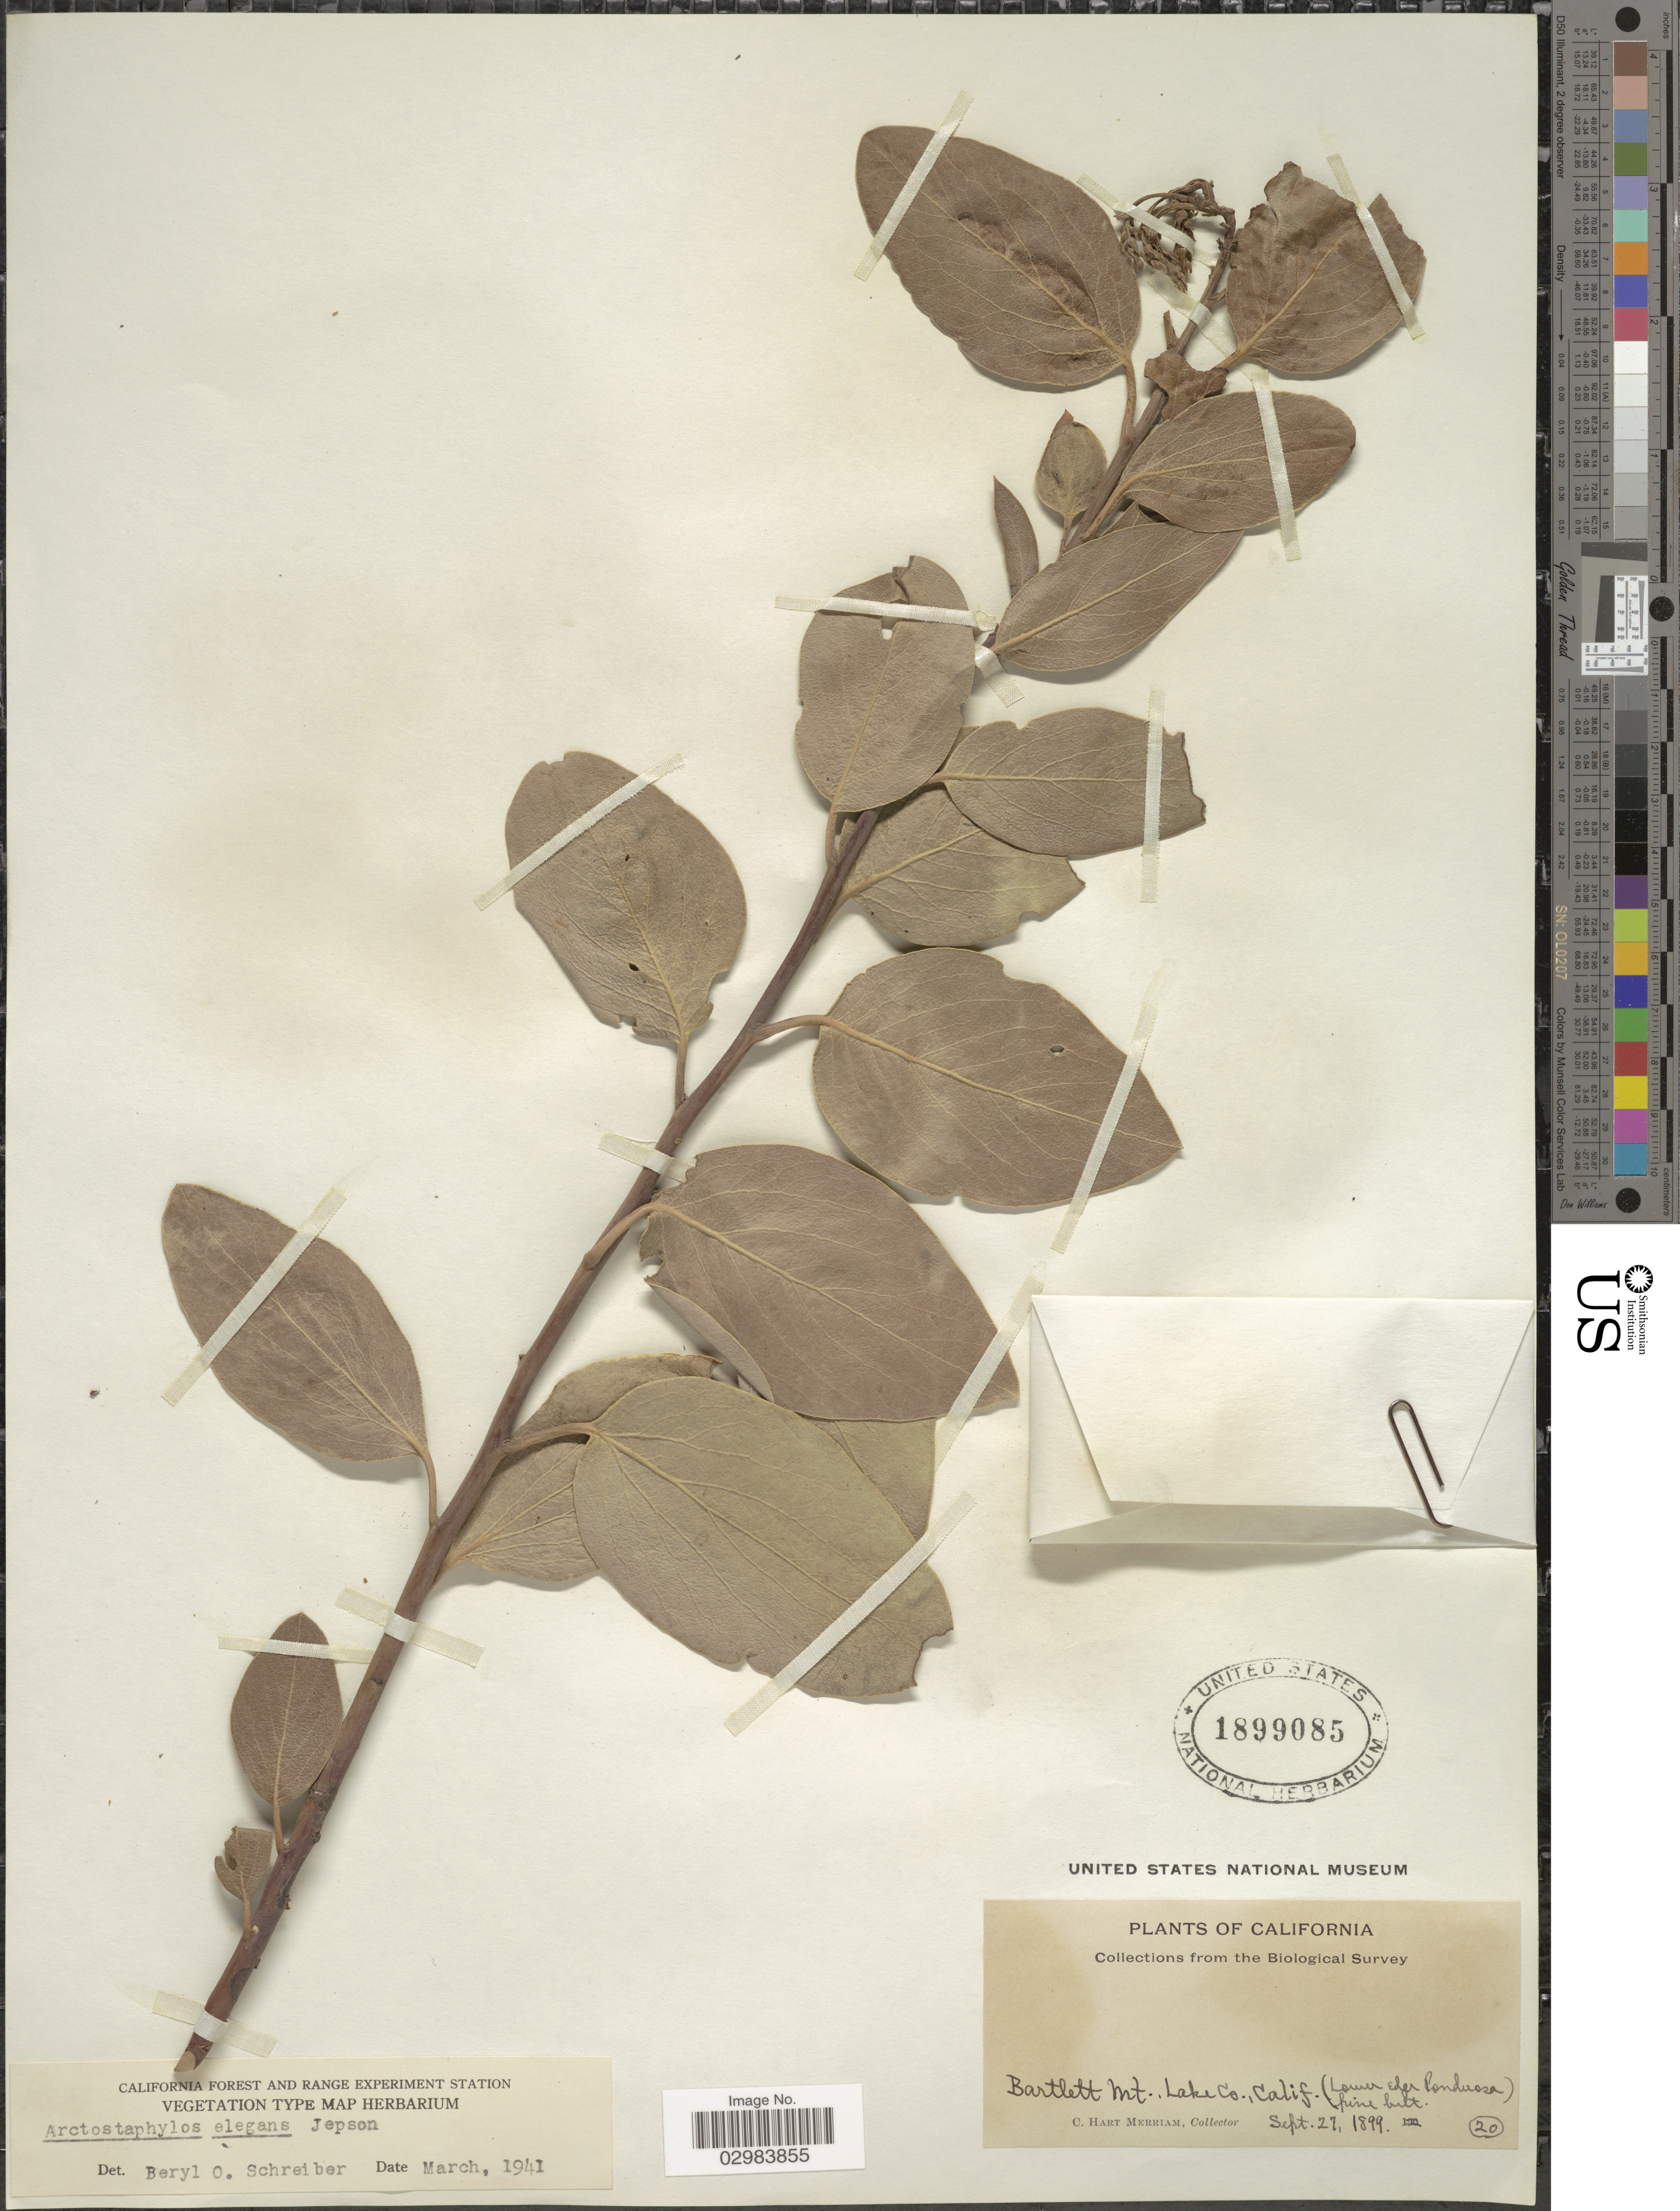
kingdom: Plantae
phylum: Tracheophyta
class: Magnoliopsida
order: Ericales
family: Ericaceae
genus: Arctostaphylos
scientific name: Arctostaphylos elegans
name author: Jeps.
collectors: C. Merriam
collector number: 20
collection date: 1899-09-27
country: United States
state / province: California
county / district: Lake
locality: Bartlett Mt., Lake Co.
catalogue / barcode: US 1899085